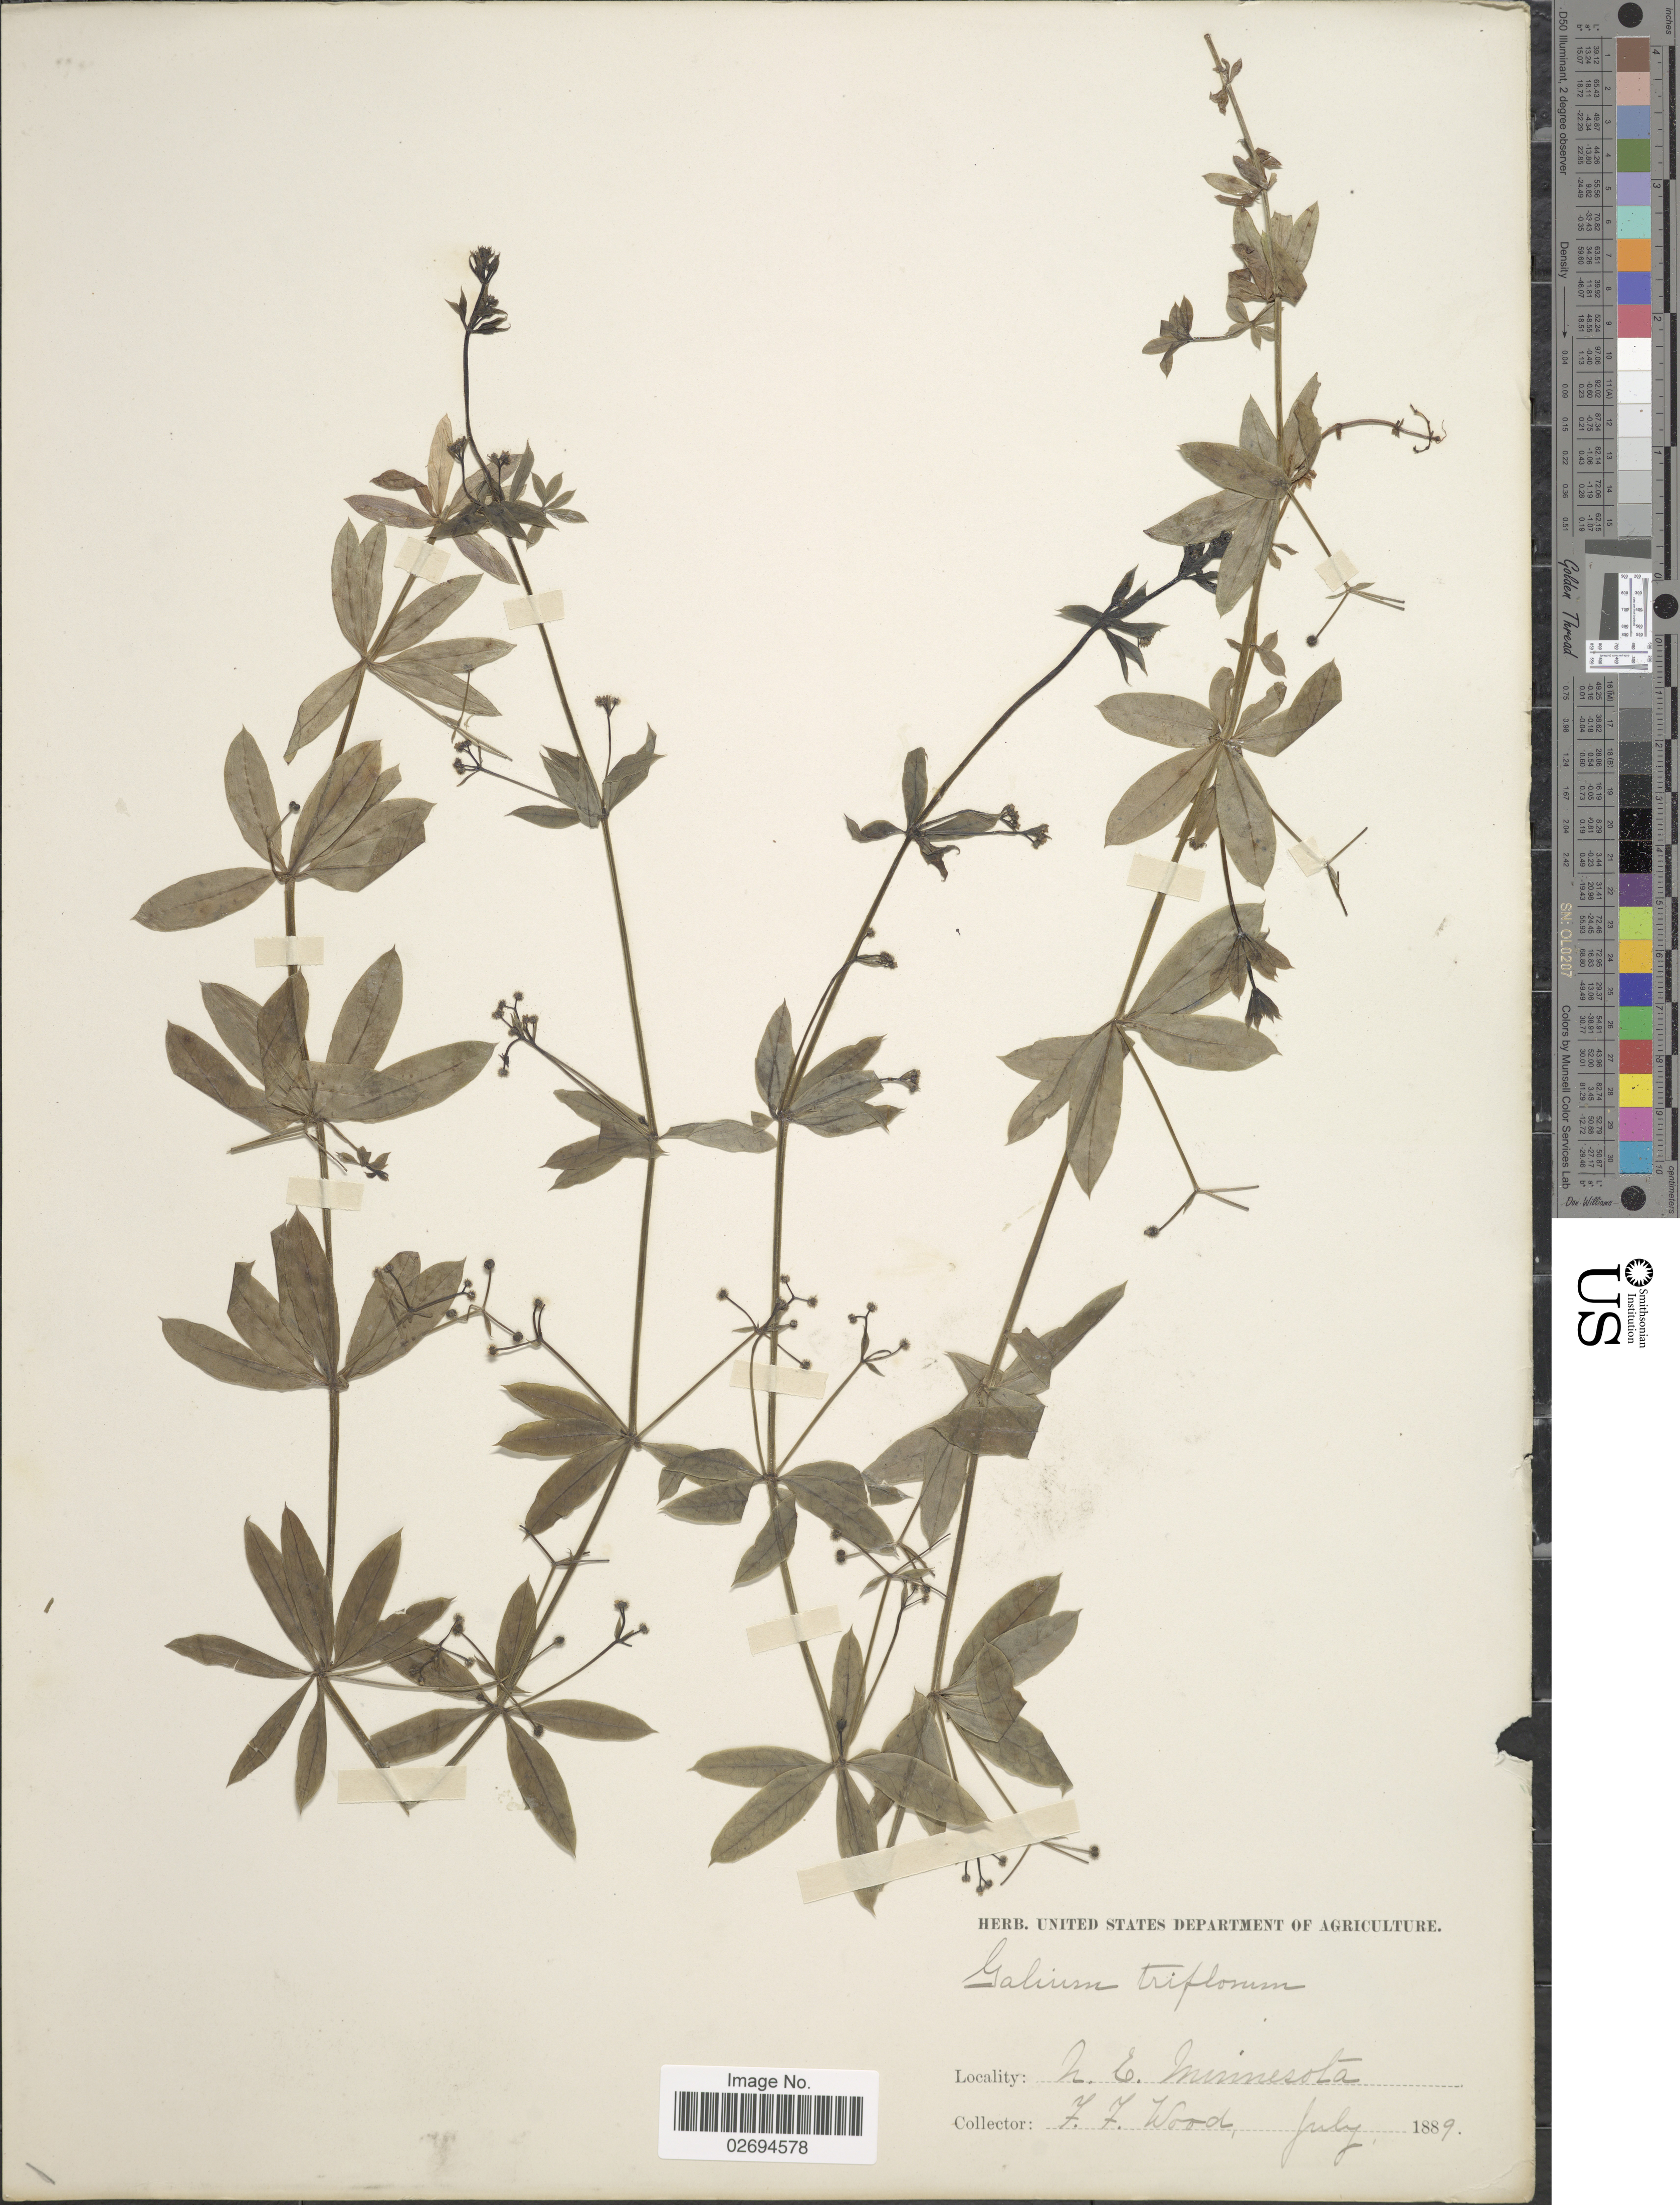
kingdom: Plantae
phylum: Tracheophyta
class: Magnoliopsida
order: Gentianales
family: Rubiaceae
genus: Galium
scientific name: Galium triflorum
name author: Michx.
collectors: F. Wood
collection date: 1889-07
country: United States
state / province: Minnesota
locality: N. E. Minnesota